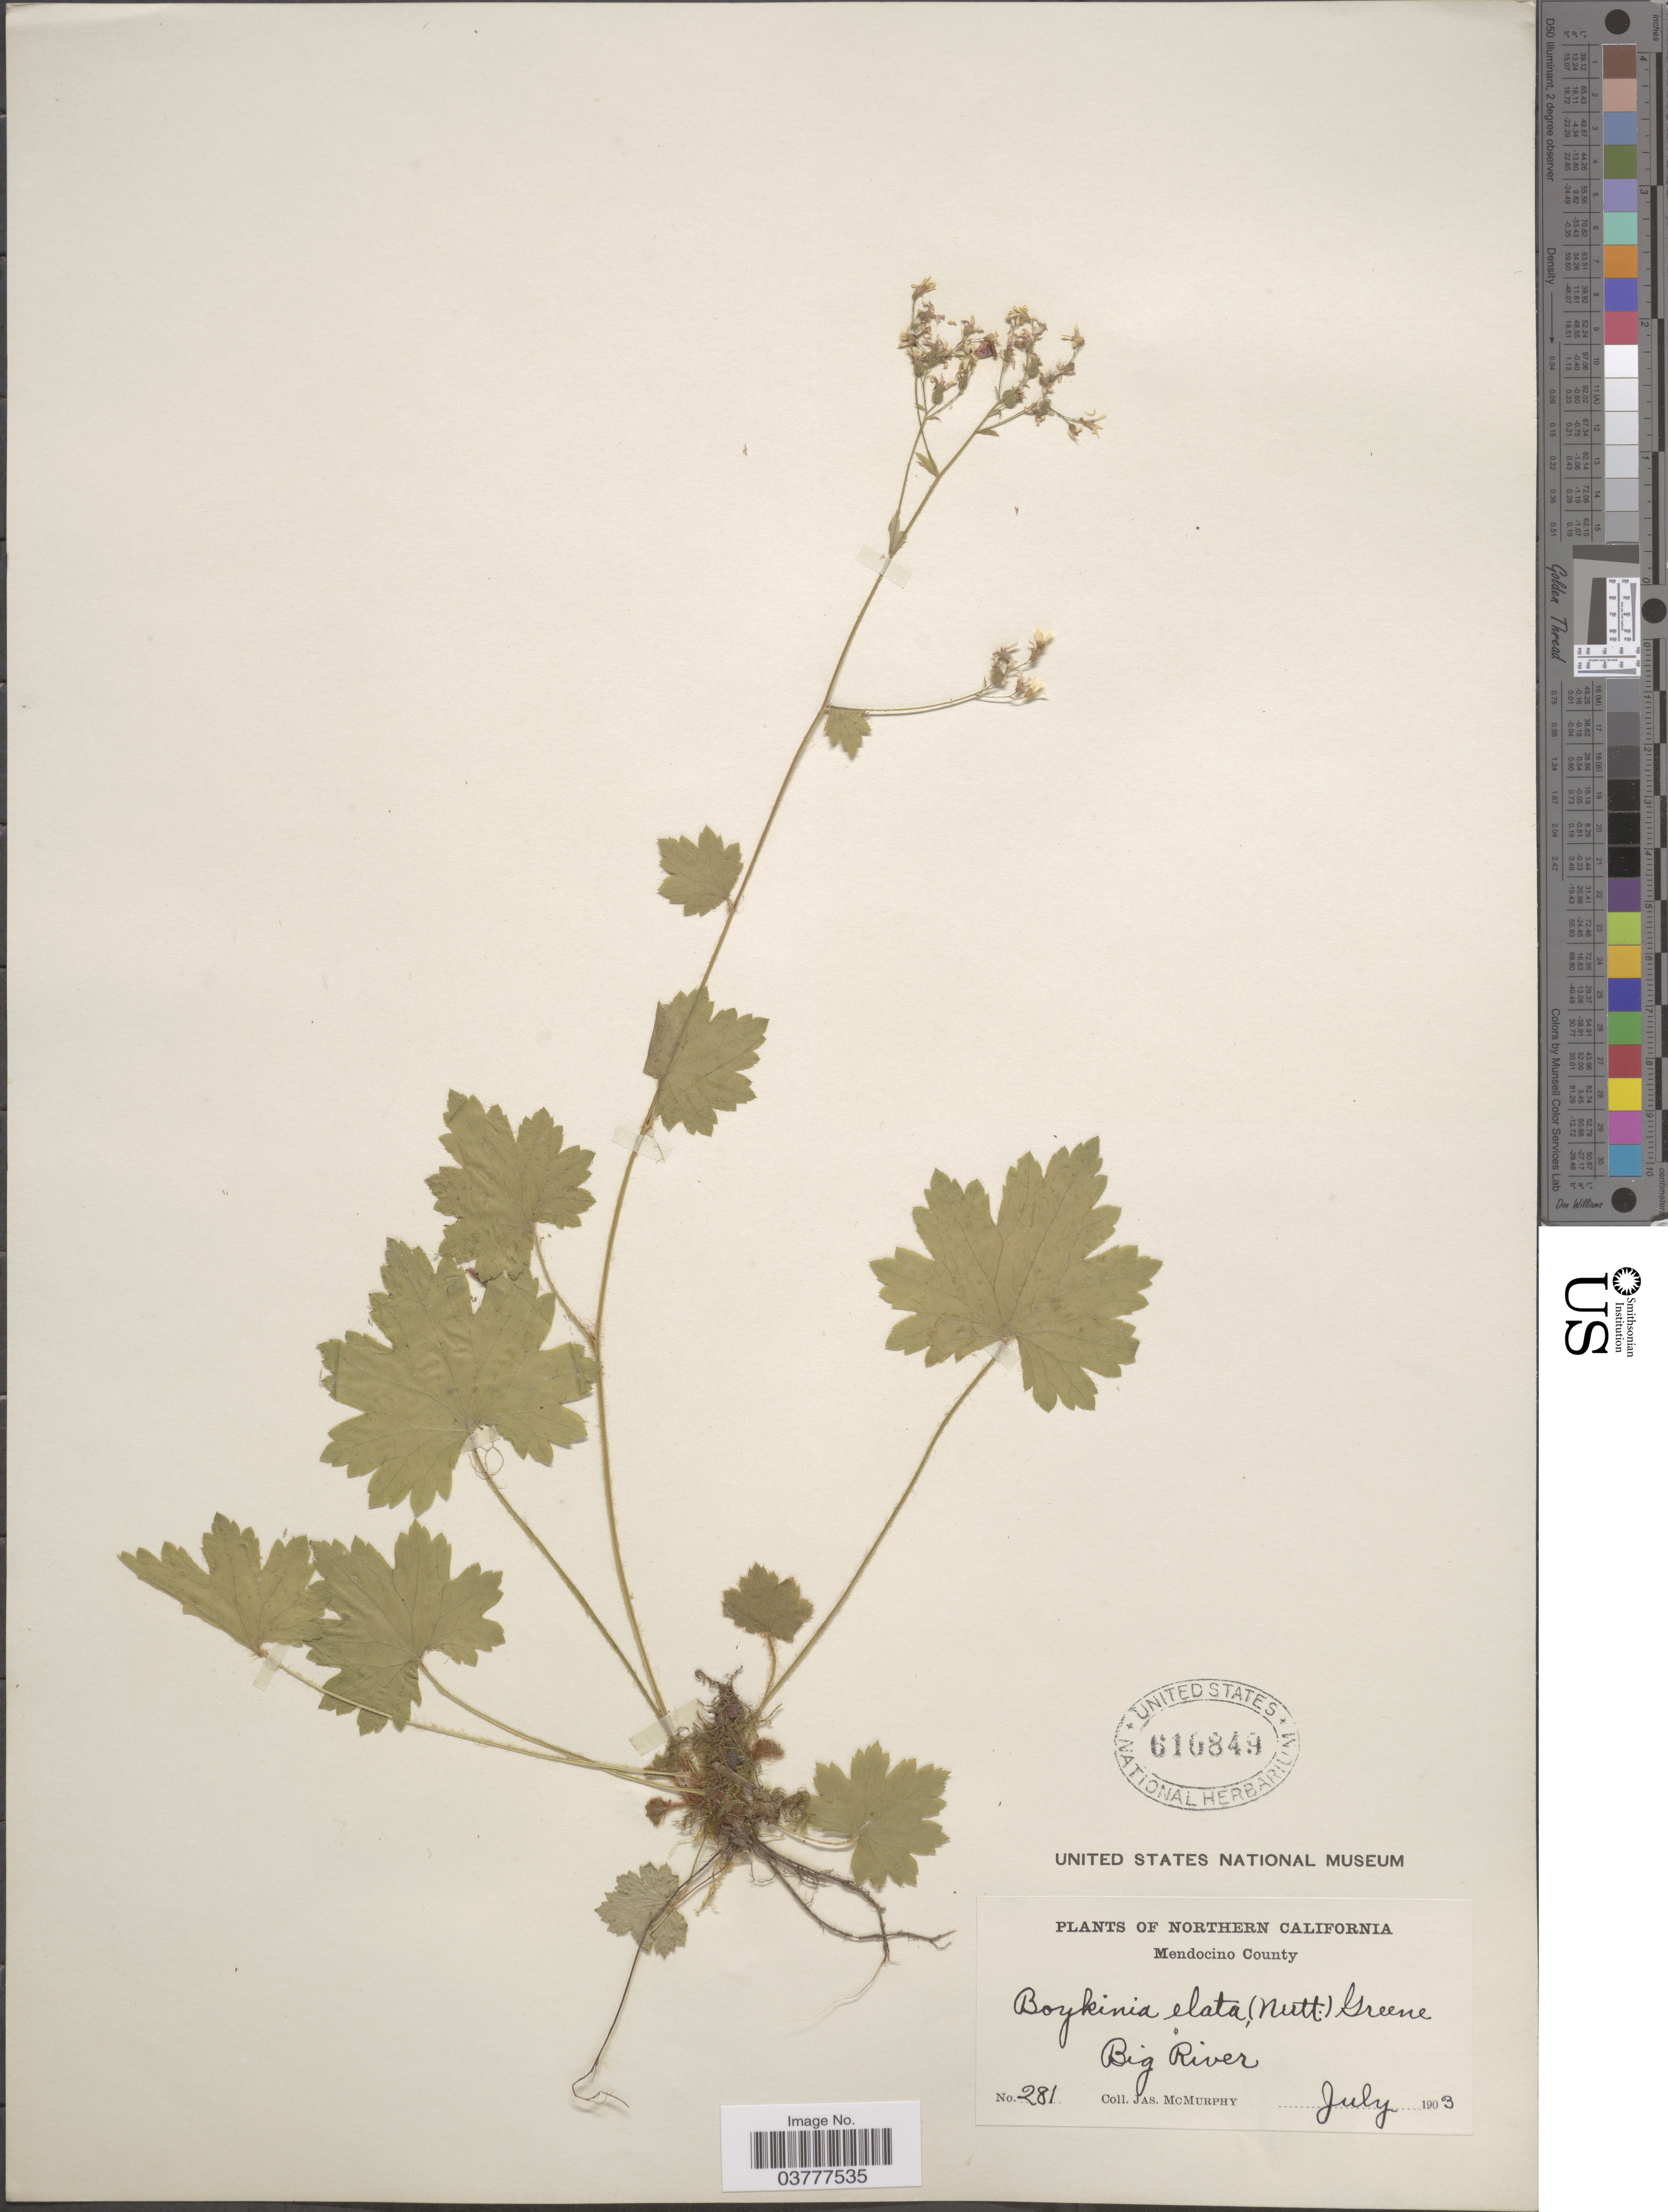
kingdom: Plantae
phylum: Tracheophyta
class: Magnoliopsida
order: Saxifragales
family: Saxifragaceae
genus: Boykinia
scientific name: Boykinia elata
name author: Greene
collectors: J. McMurphy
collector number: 281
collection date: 1903-07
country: United States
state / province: California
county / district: Mendocino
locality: Northern California. Mendocino County. Big River.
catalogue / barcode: US 610849